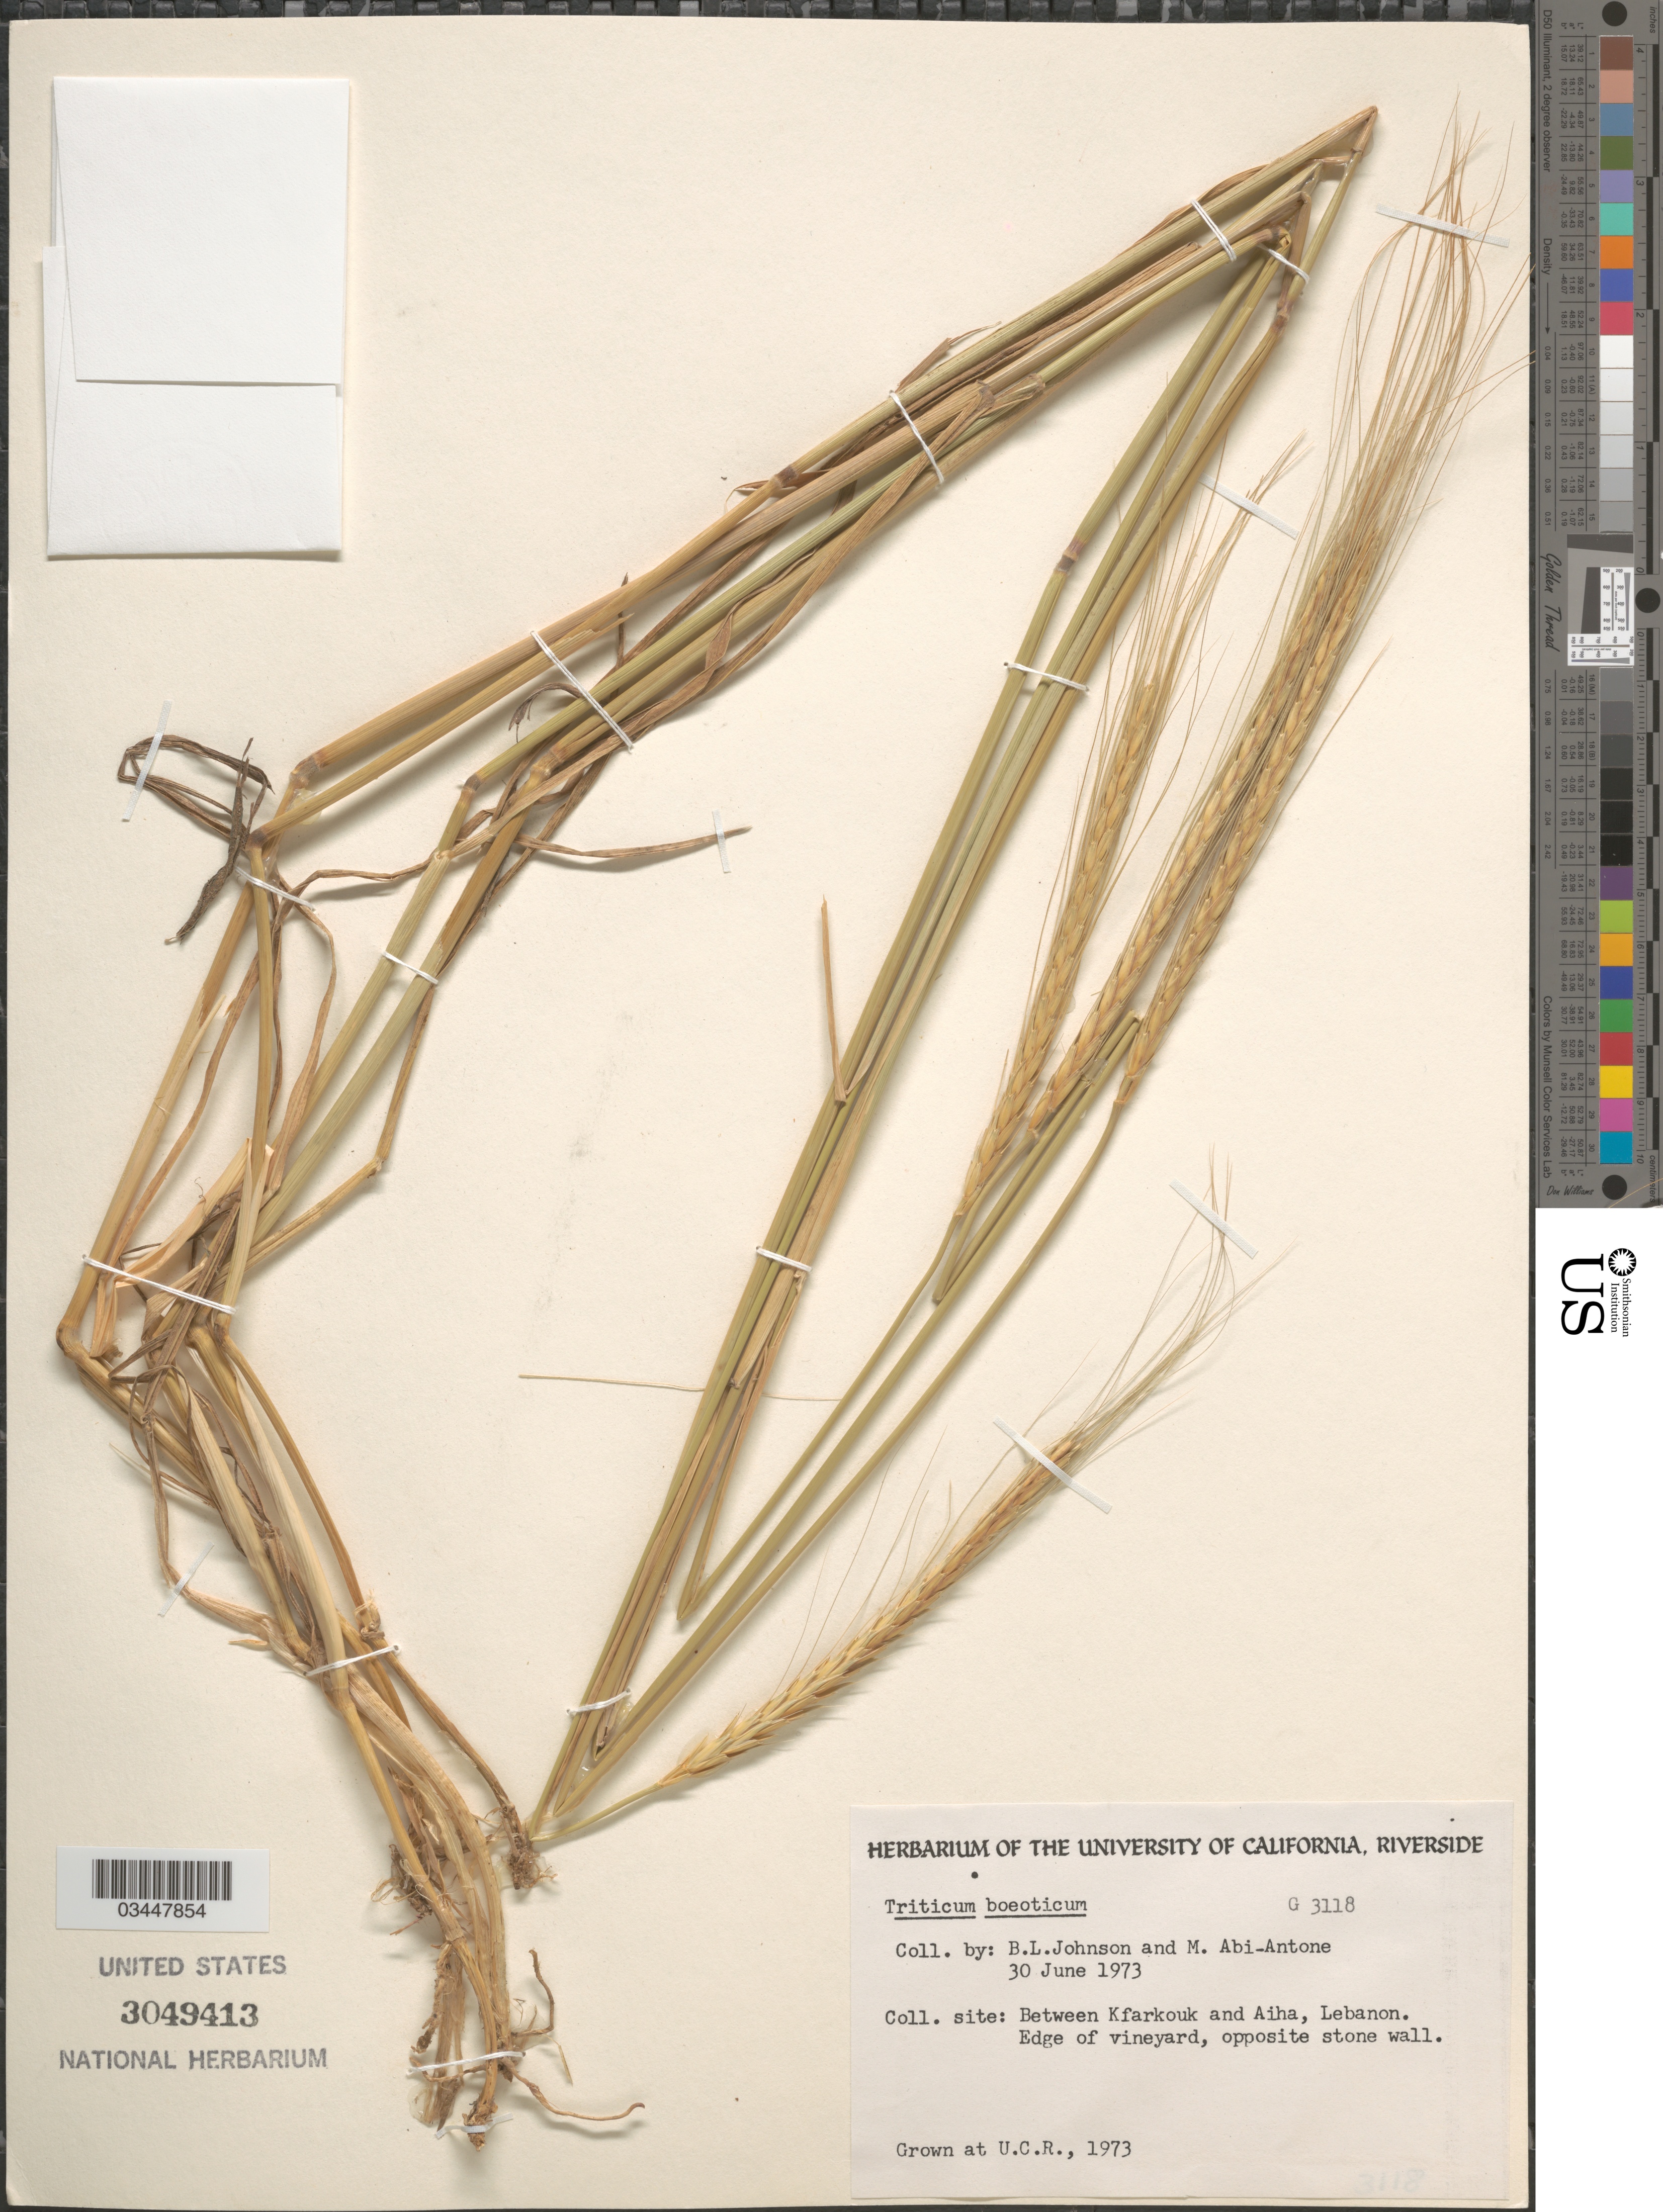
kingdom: Plantae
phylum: Tracheophyta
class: Liliopsida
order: Poales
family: Poaceae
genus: Triticum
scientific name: Triticum boeoticum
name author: Boiss.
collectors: ex herb. Univ. of California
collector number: G3118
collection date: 1973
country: United States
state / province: California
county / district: Riverside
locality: U.C.R.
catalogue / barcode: US 3049413